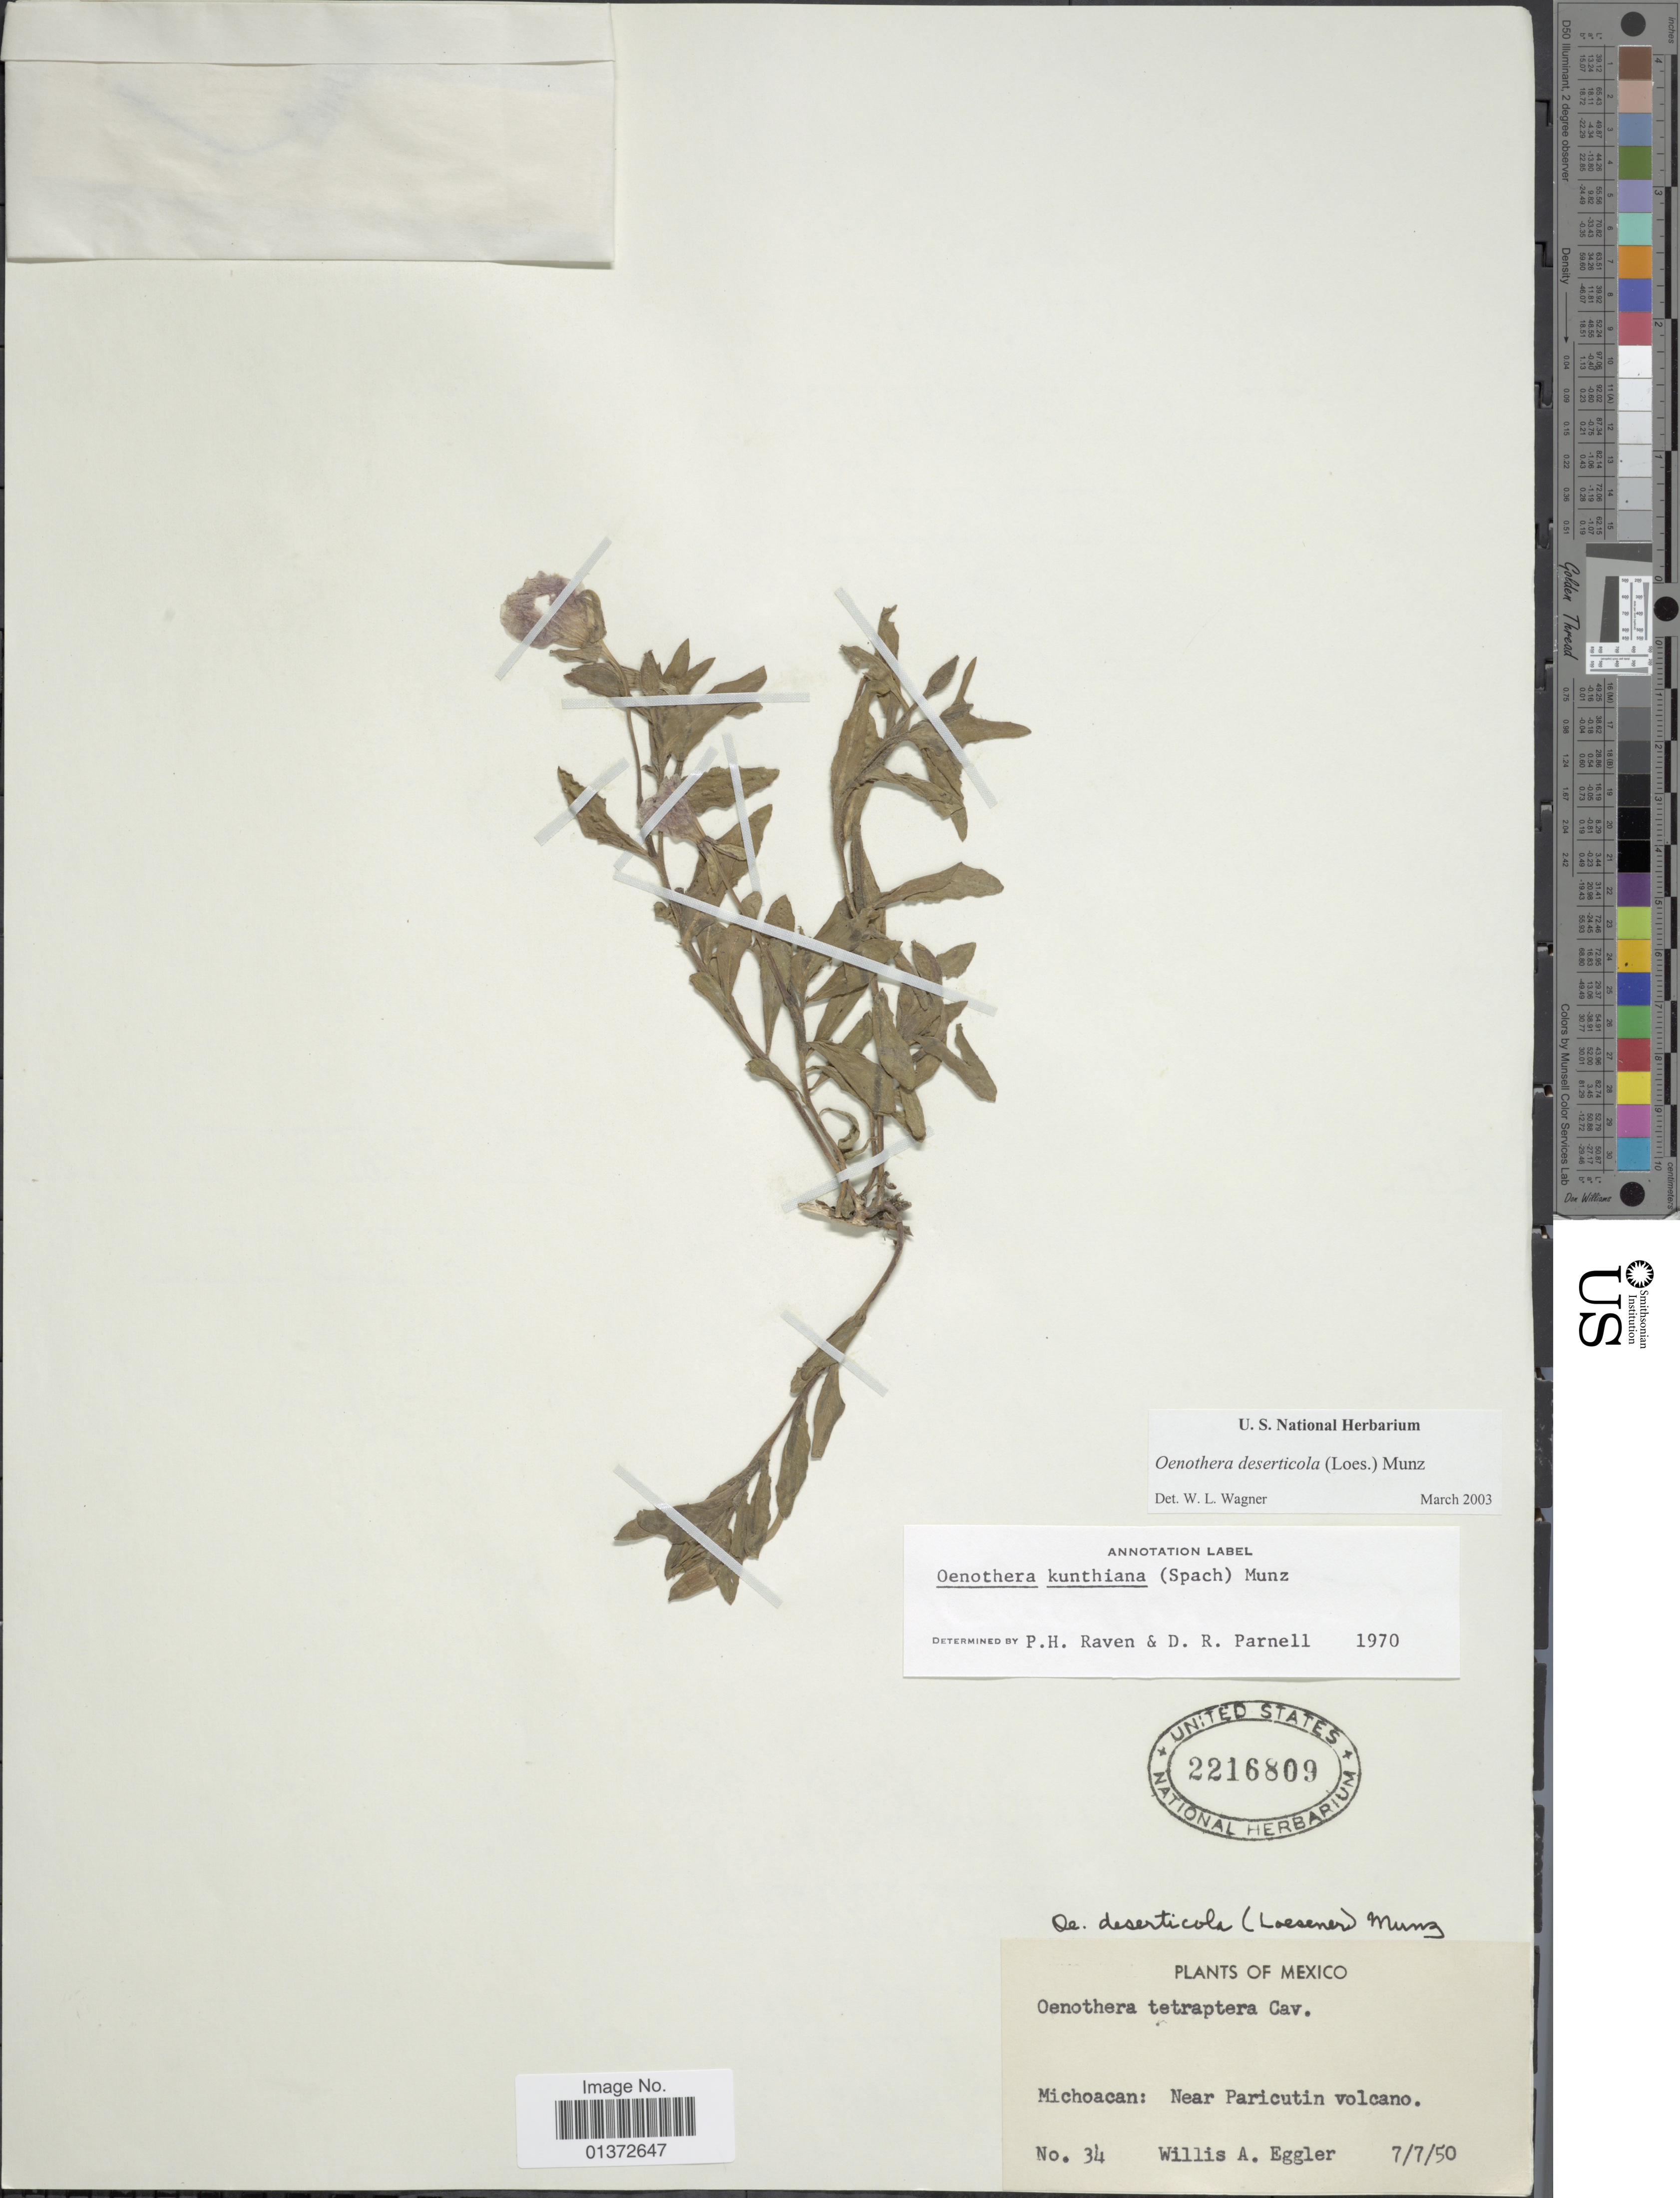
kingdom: Plantae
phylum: Tracheophyta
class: Magnoliopsida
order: Myrtales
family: Onagraceae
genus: Oenothera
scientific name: Oenothera deserticola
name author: (Loes.) Munz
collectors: W. A. Eggler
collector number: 34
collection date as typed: Transcribed d/m/y: 7/7/50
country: Mexico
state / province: Michoacán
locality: Near Paricutin volcano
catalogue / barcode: US 2216809